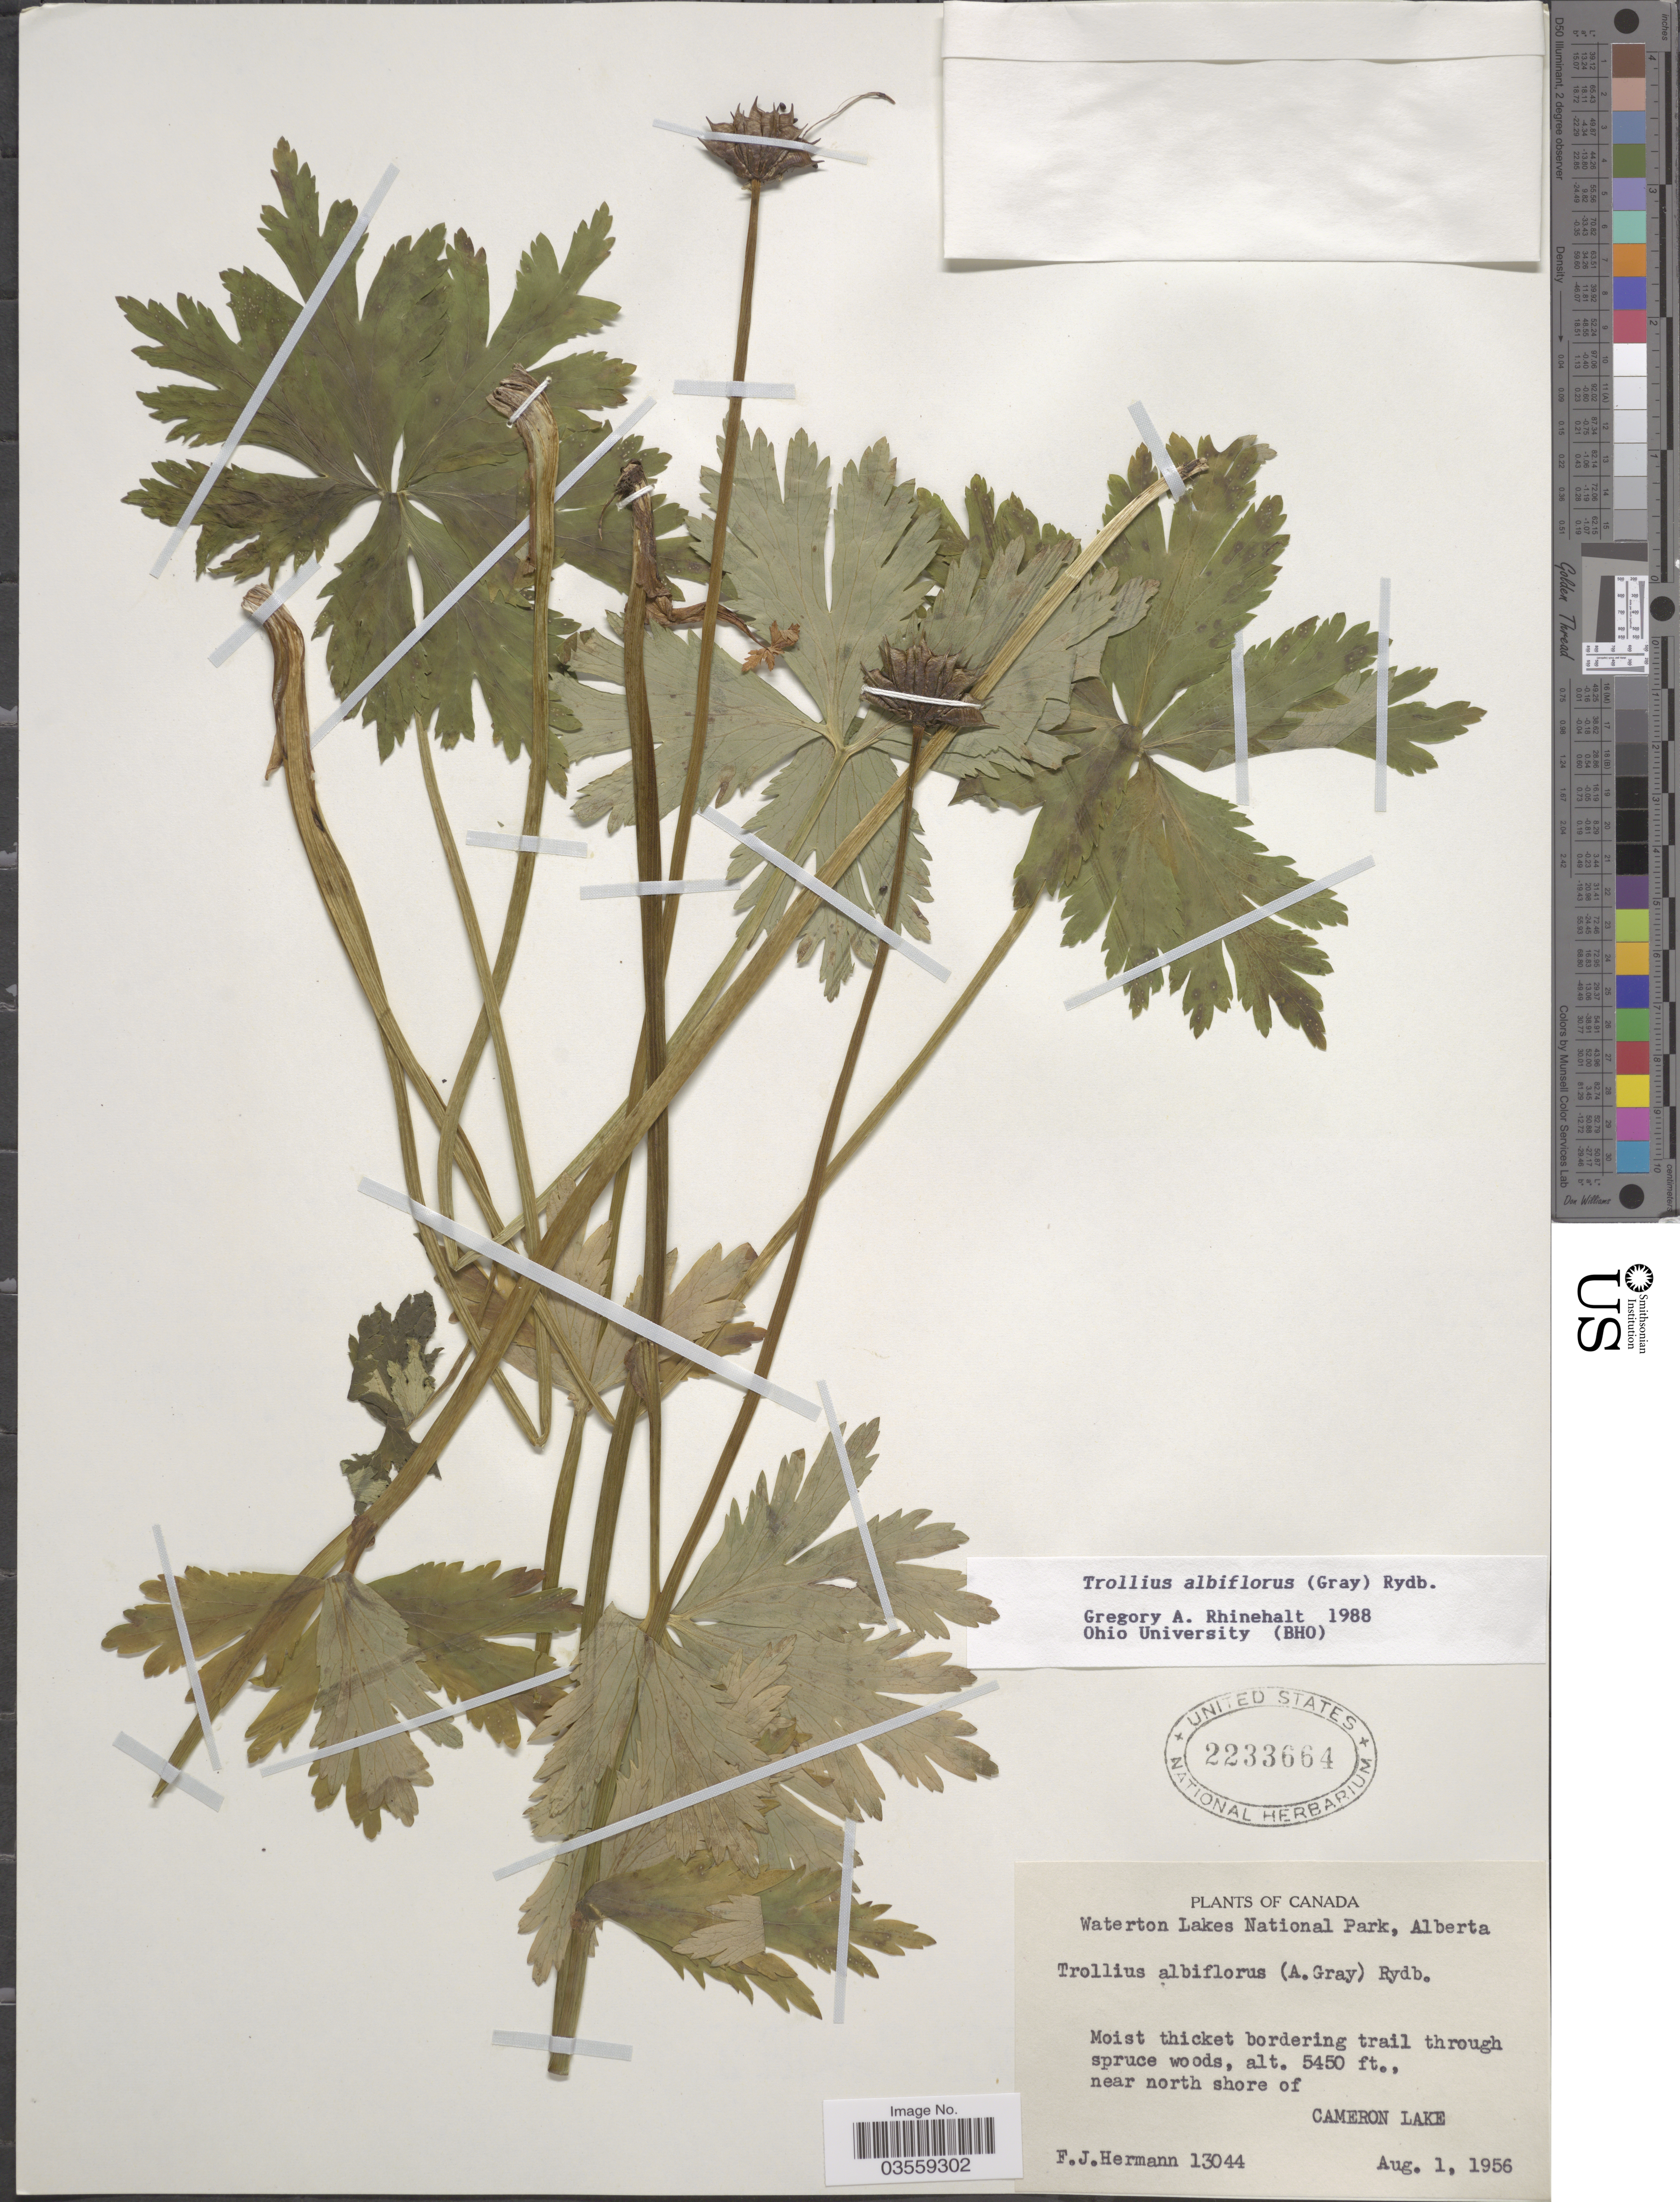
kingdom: Plantae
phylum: Tracheophyta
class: Magnoliopsida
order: Ranunculales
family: Ranunculaceae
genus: Trollius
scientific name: Trollius albiflorus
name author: (A. Gray) Rydb.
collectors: F. J. Hermann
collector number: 13044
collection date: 1956-08-01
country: Canada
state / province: Alberta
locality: Waterton Lakes National Park. Near north shore of Cameron Lake.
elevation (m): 1661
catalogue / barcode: US 2233664